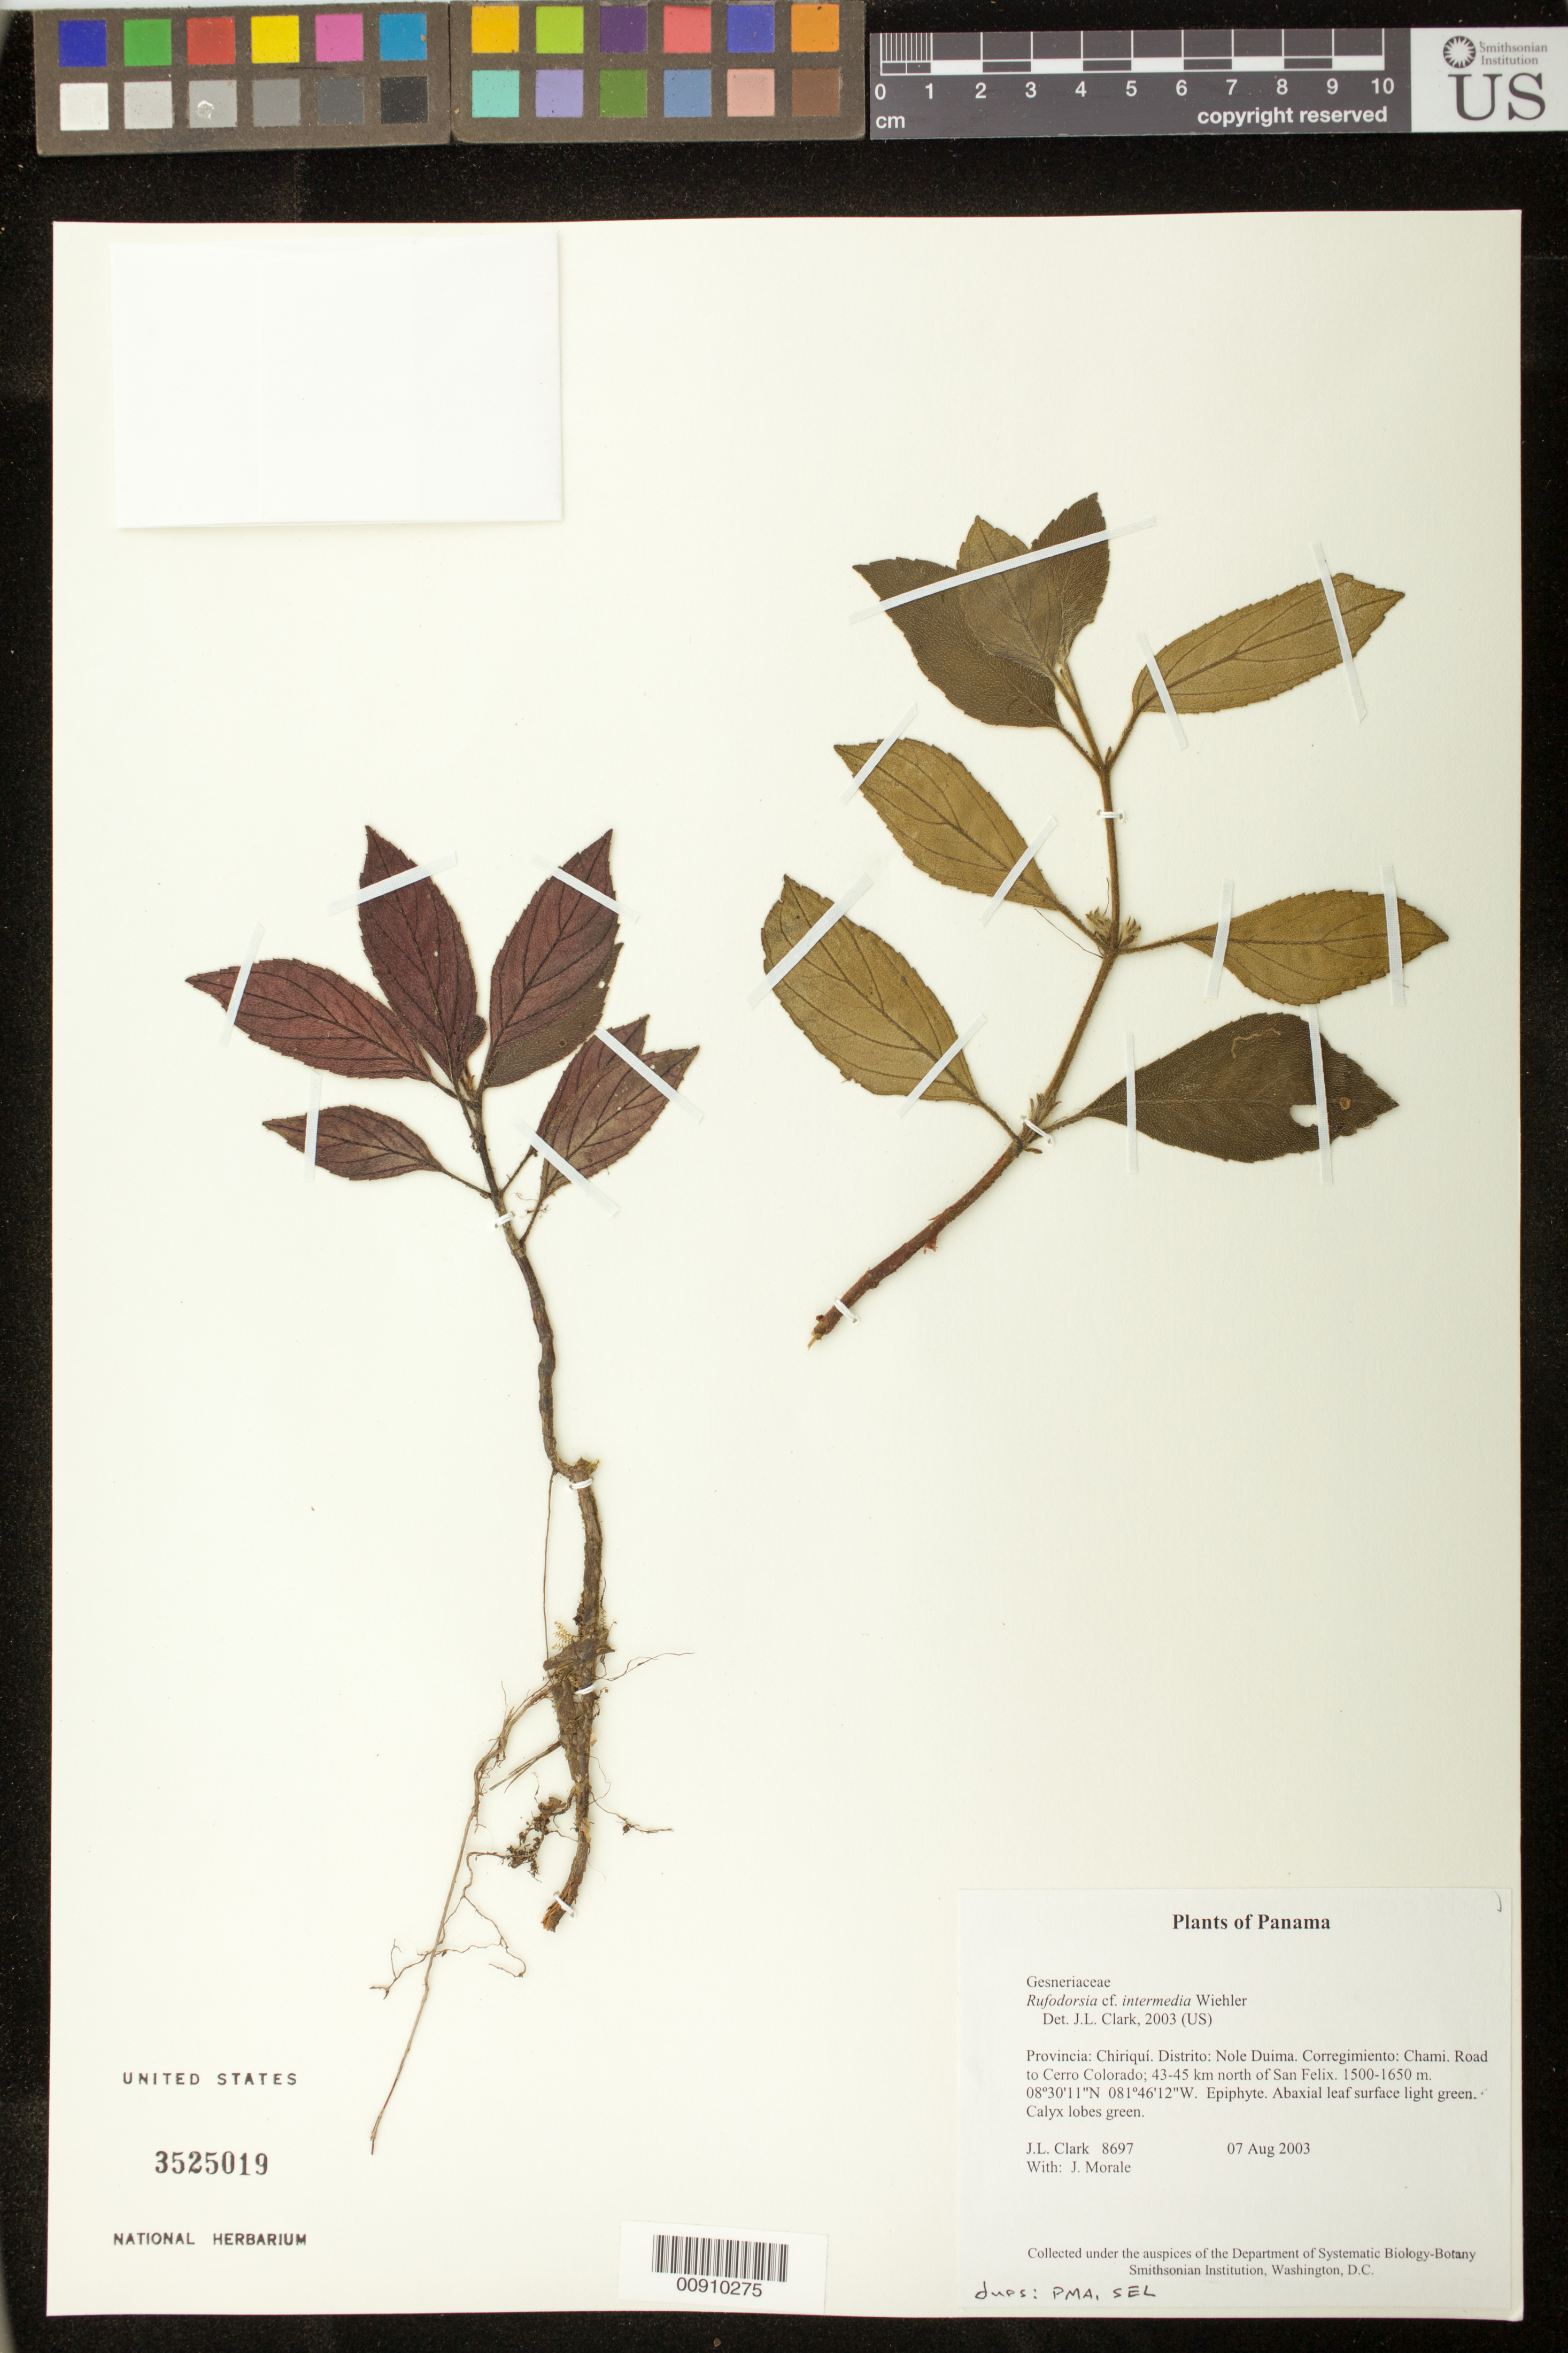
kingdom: Plantae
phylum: Tracheophyta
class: Magnoliopsida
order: Lamiales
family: Gesneriaceae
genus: Rufodorsia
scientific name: Rufodorsia intermedia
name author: Wiehler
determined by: Clark, J. L., (SEL), The Marie Selby Botanical Garden (UNITED STATES)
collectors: J. L. Clark & J. Morale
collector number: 8697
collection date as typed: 07 Aug 2003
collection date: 2003-08-07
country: Panama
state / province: Chiriquí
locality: Nole Duima. Corregimiento: Chami. Road to Cerro Colorado; 43-45 km north of San Felix.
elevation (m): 1500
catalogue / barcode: US 3525019